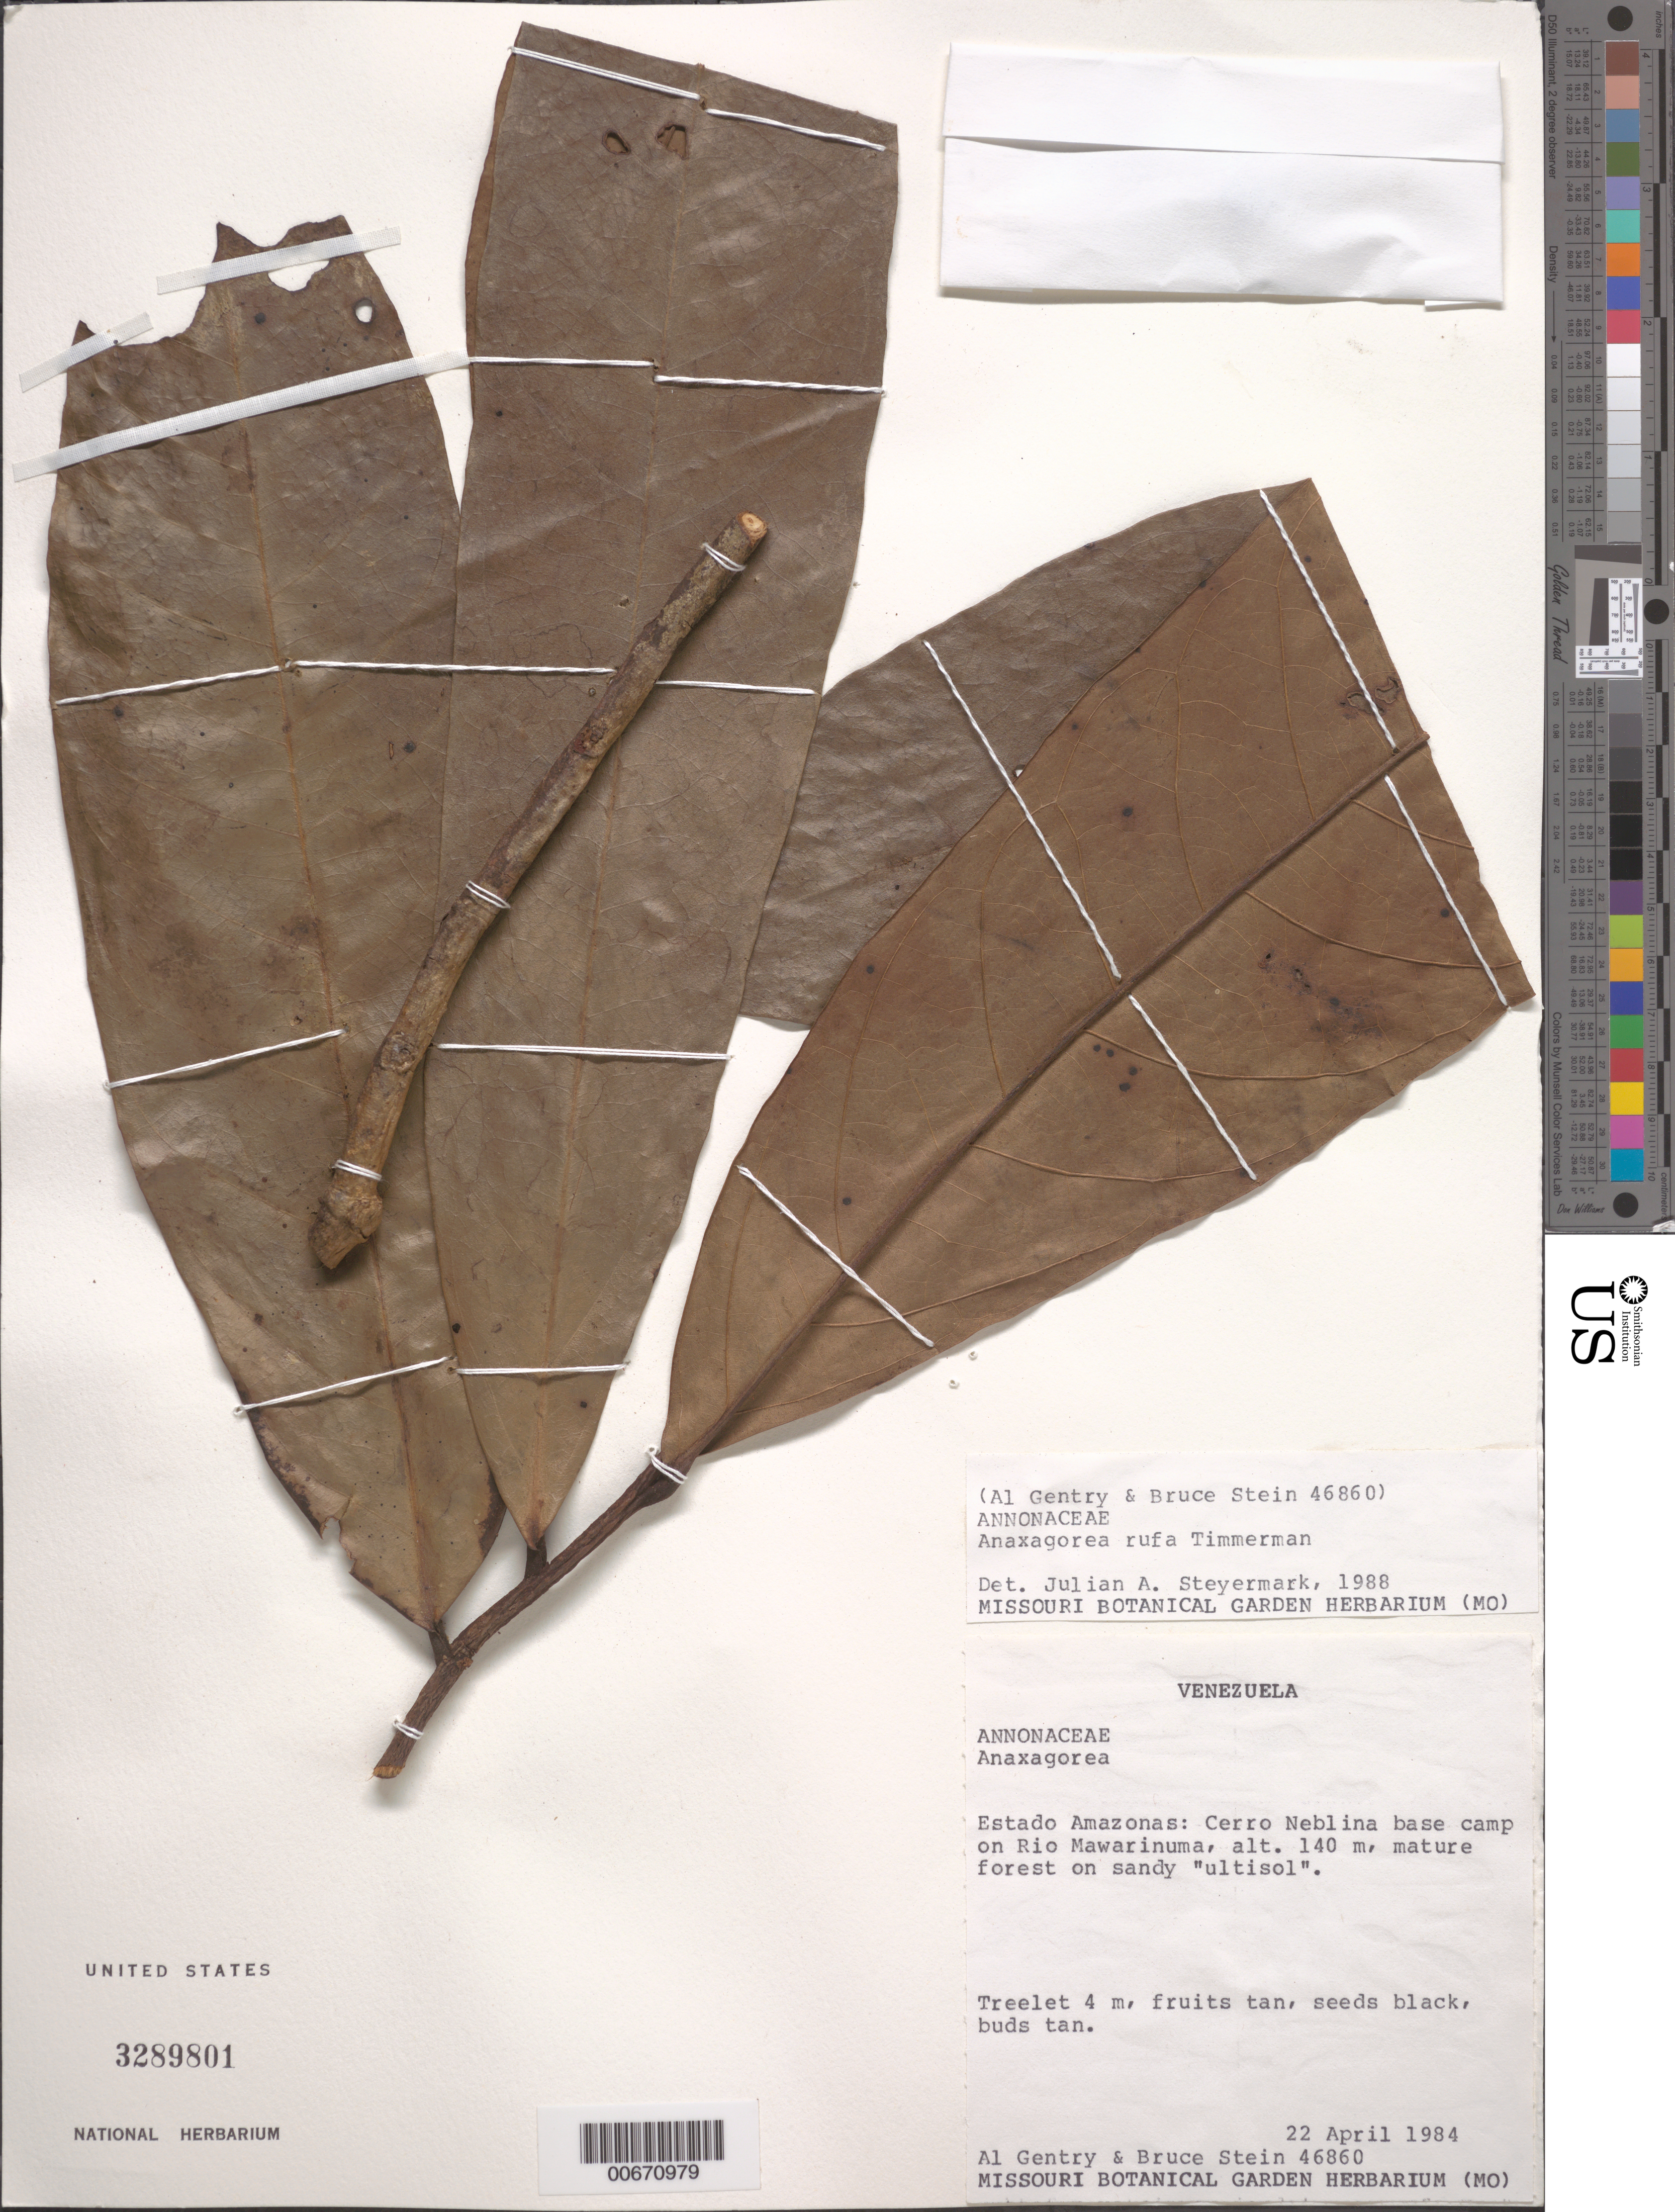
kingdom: Plantae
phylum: Tracheophyta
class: Magnoliopsida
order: Magnoliales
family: Annonaceae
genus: Anaxagorea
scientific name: Anaxagorea rufa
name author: Timmerman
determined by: Steyermark, Julian A., (VEN)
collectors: A. H. Gentry & B. Stein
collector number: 46860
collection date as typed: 22-Apr-84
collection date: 1984-04-22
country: Venezuela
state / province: Amazonas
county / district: Río Negro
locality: Cerro de La Neblina, base camp along Río Mawarinuma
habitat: Mature forest on sandy "ultisol"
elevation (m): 140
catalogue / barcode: US 3289801